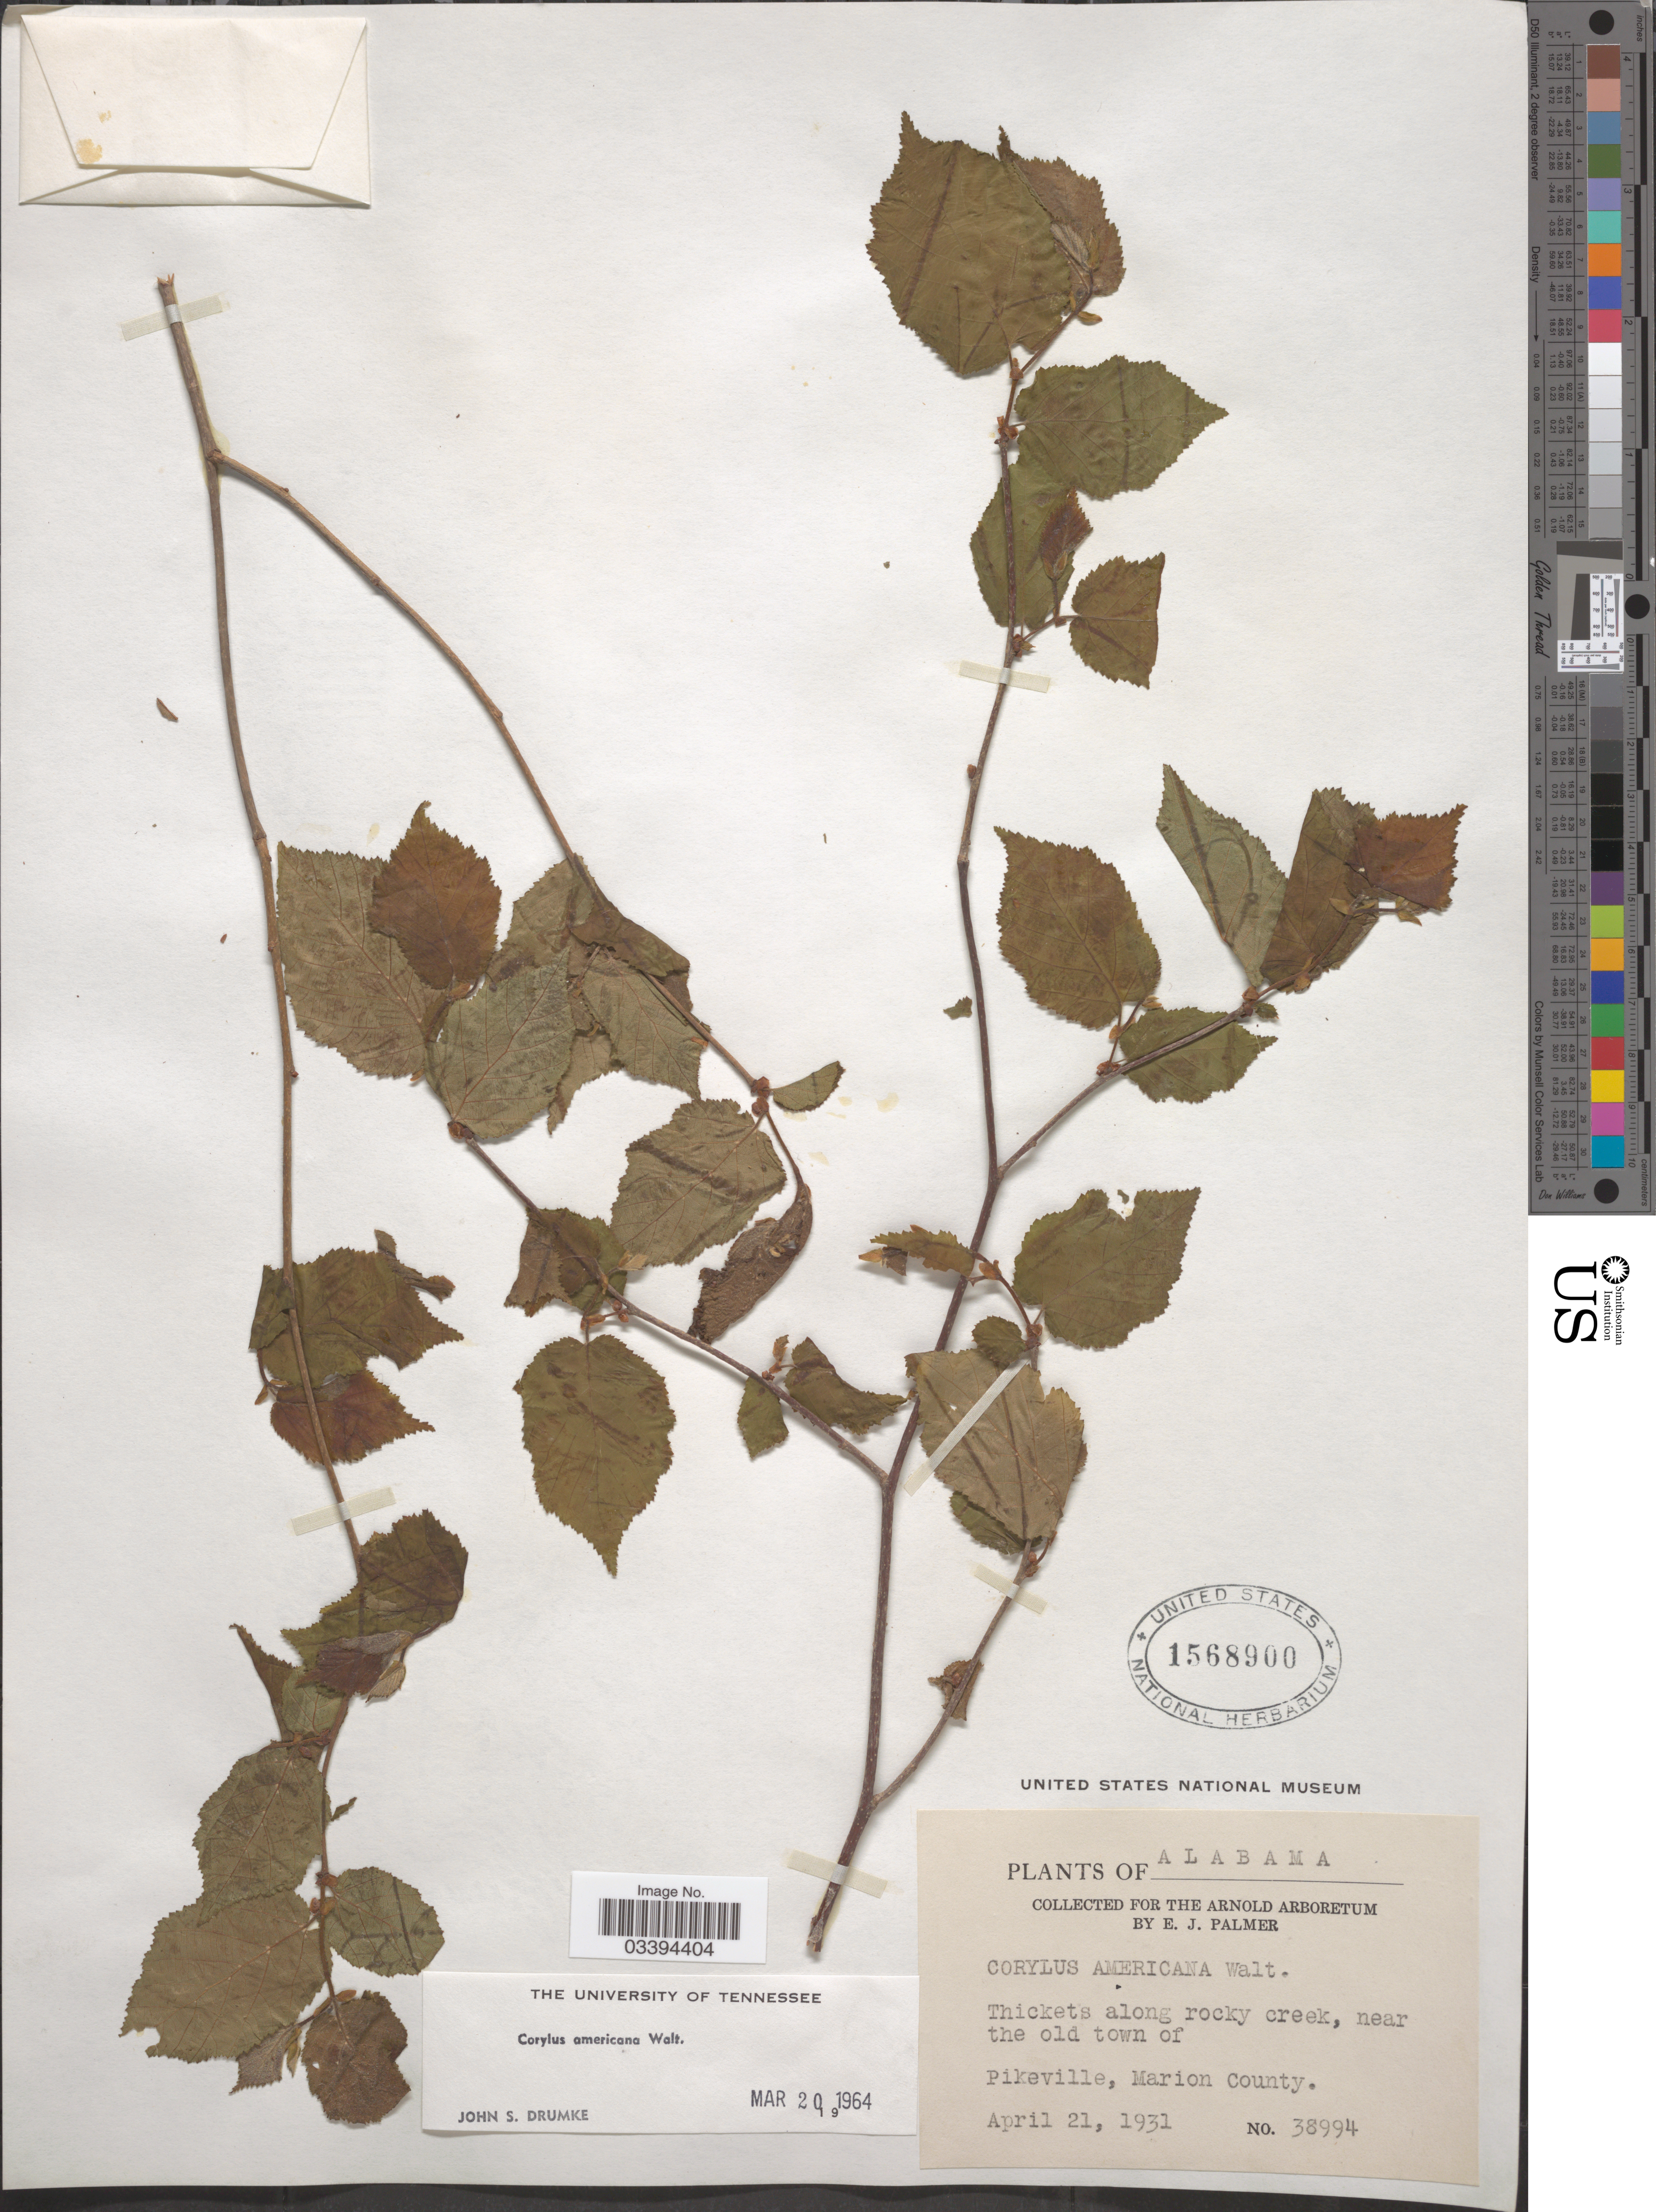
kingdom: Plantae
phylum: Tracheophyta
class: Magnoliopsida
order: Fagales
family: Betulaceae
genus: Corylus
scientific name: Corylus americana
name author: Walter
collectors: E. J. Palmer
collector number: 38994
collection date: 1931-04-21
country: United States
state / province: Alabama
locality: Thickets along rocky creek, near the old town of Pikeville, Marion County.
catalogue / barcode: US 1568900